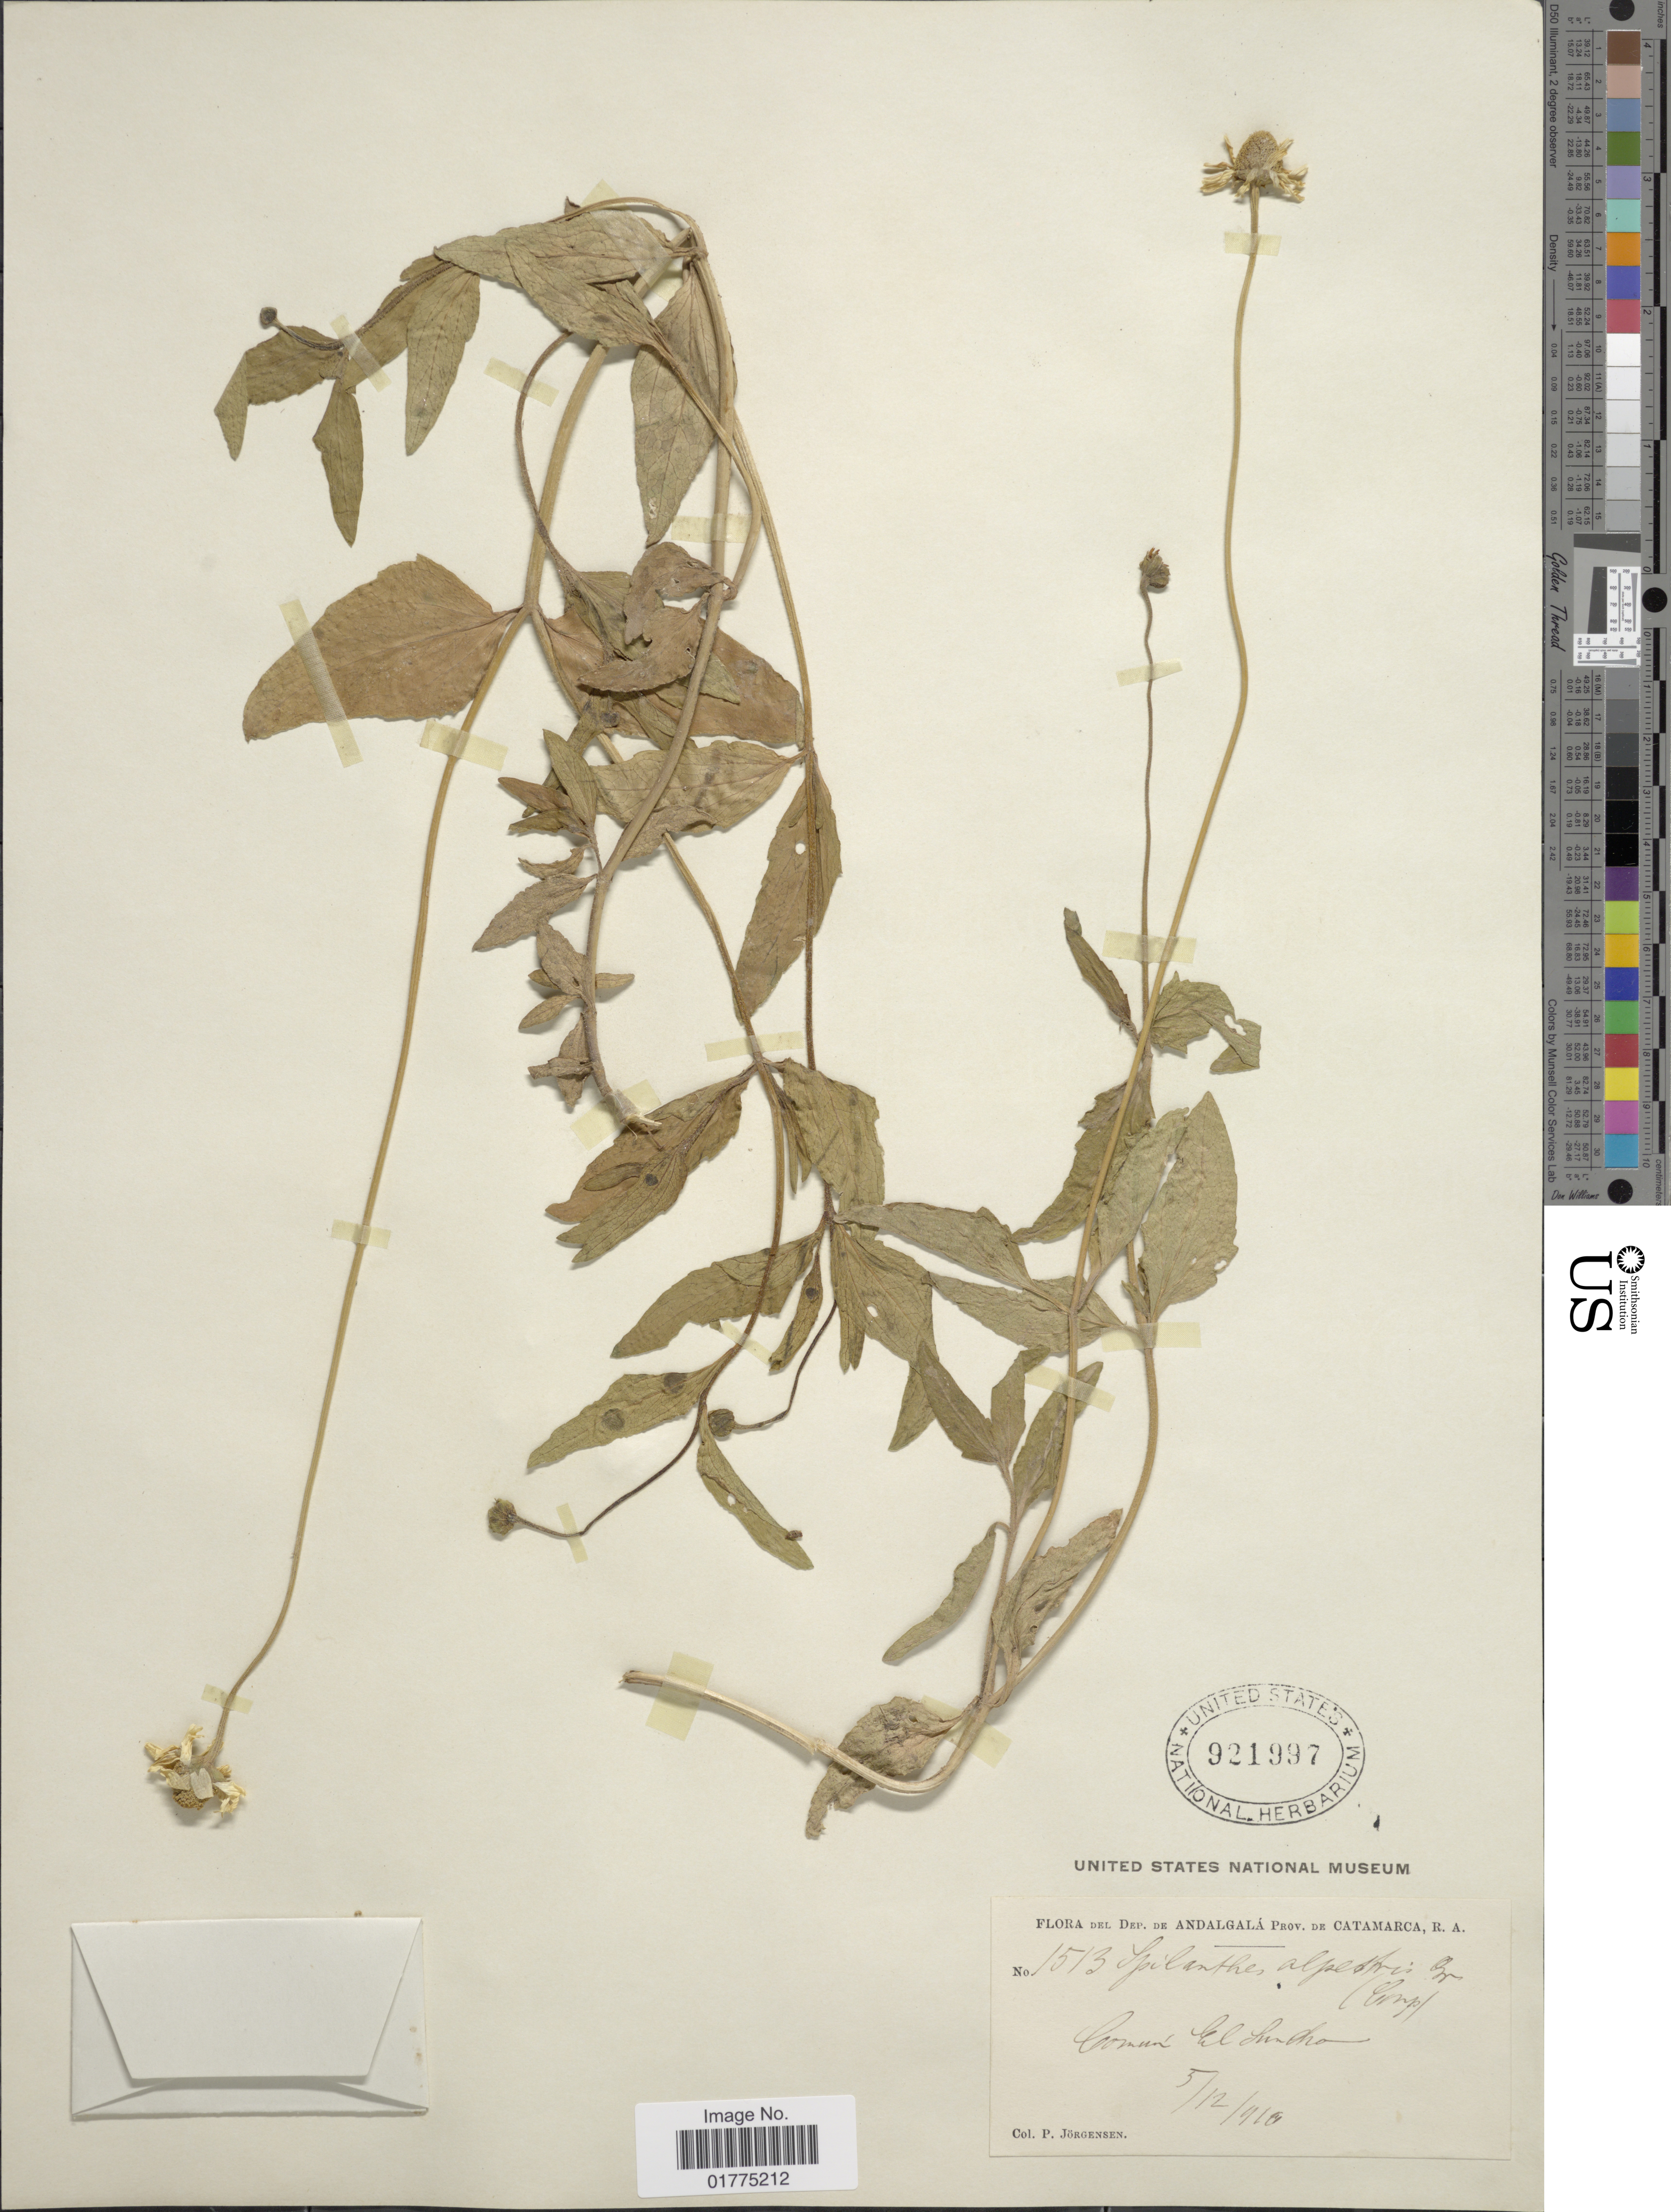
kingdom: Plantae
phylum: Tracheophyta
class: Magnoliopsida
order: Asterales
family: Asteraceae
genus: Acmella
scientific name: Acmella alpestris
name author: (Griseb.) R.K. Jansen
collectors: P. Jörgensen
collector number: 1513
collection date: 1910-12-05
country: Argentina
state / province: Catamarca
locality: Dep. de Andalgalá, Prov. de Catamarca, R.A. Común El Sundro.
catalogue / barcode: US 921997